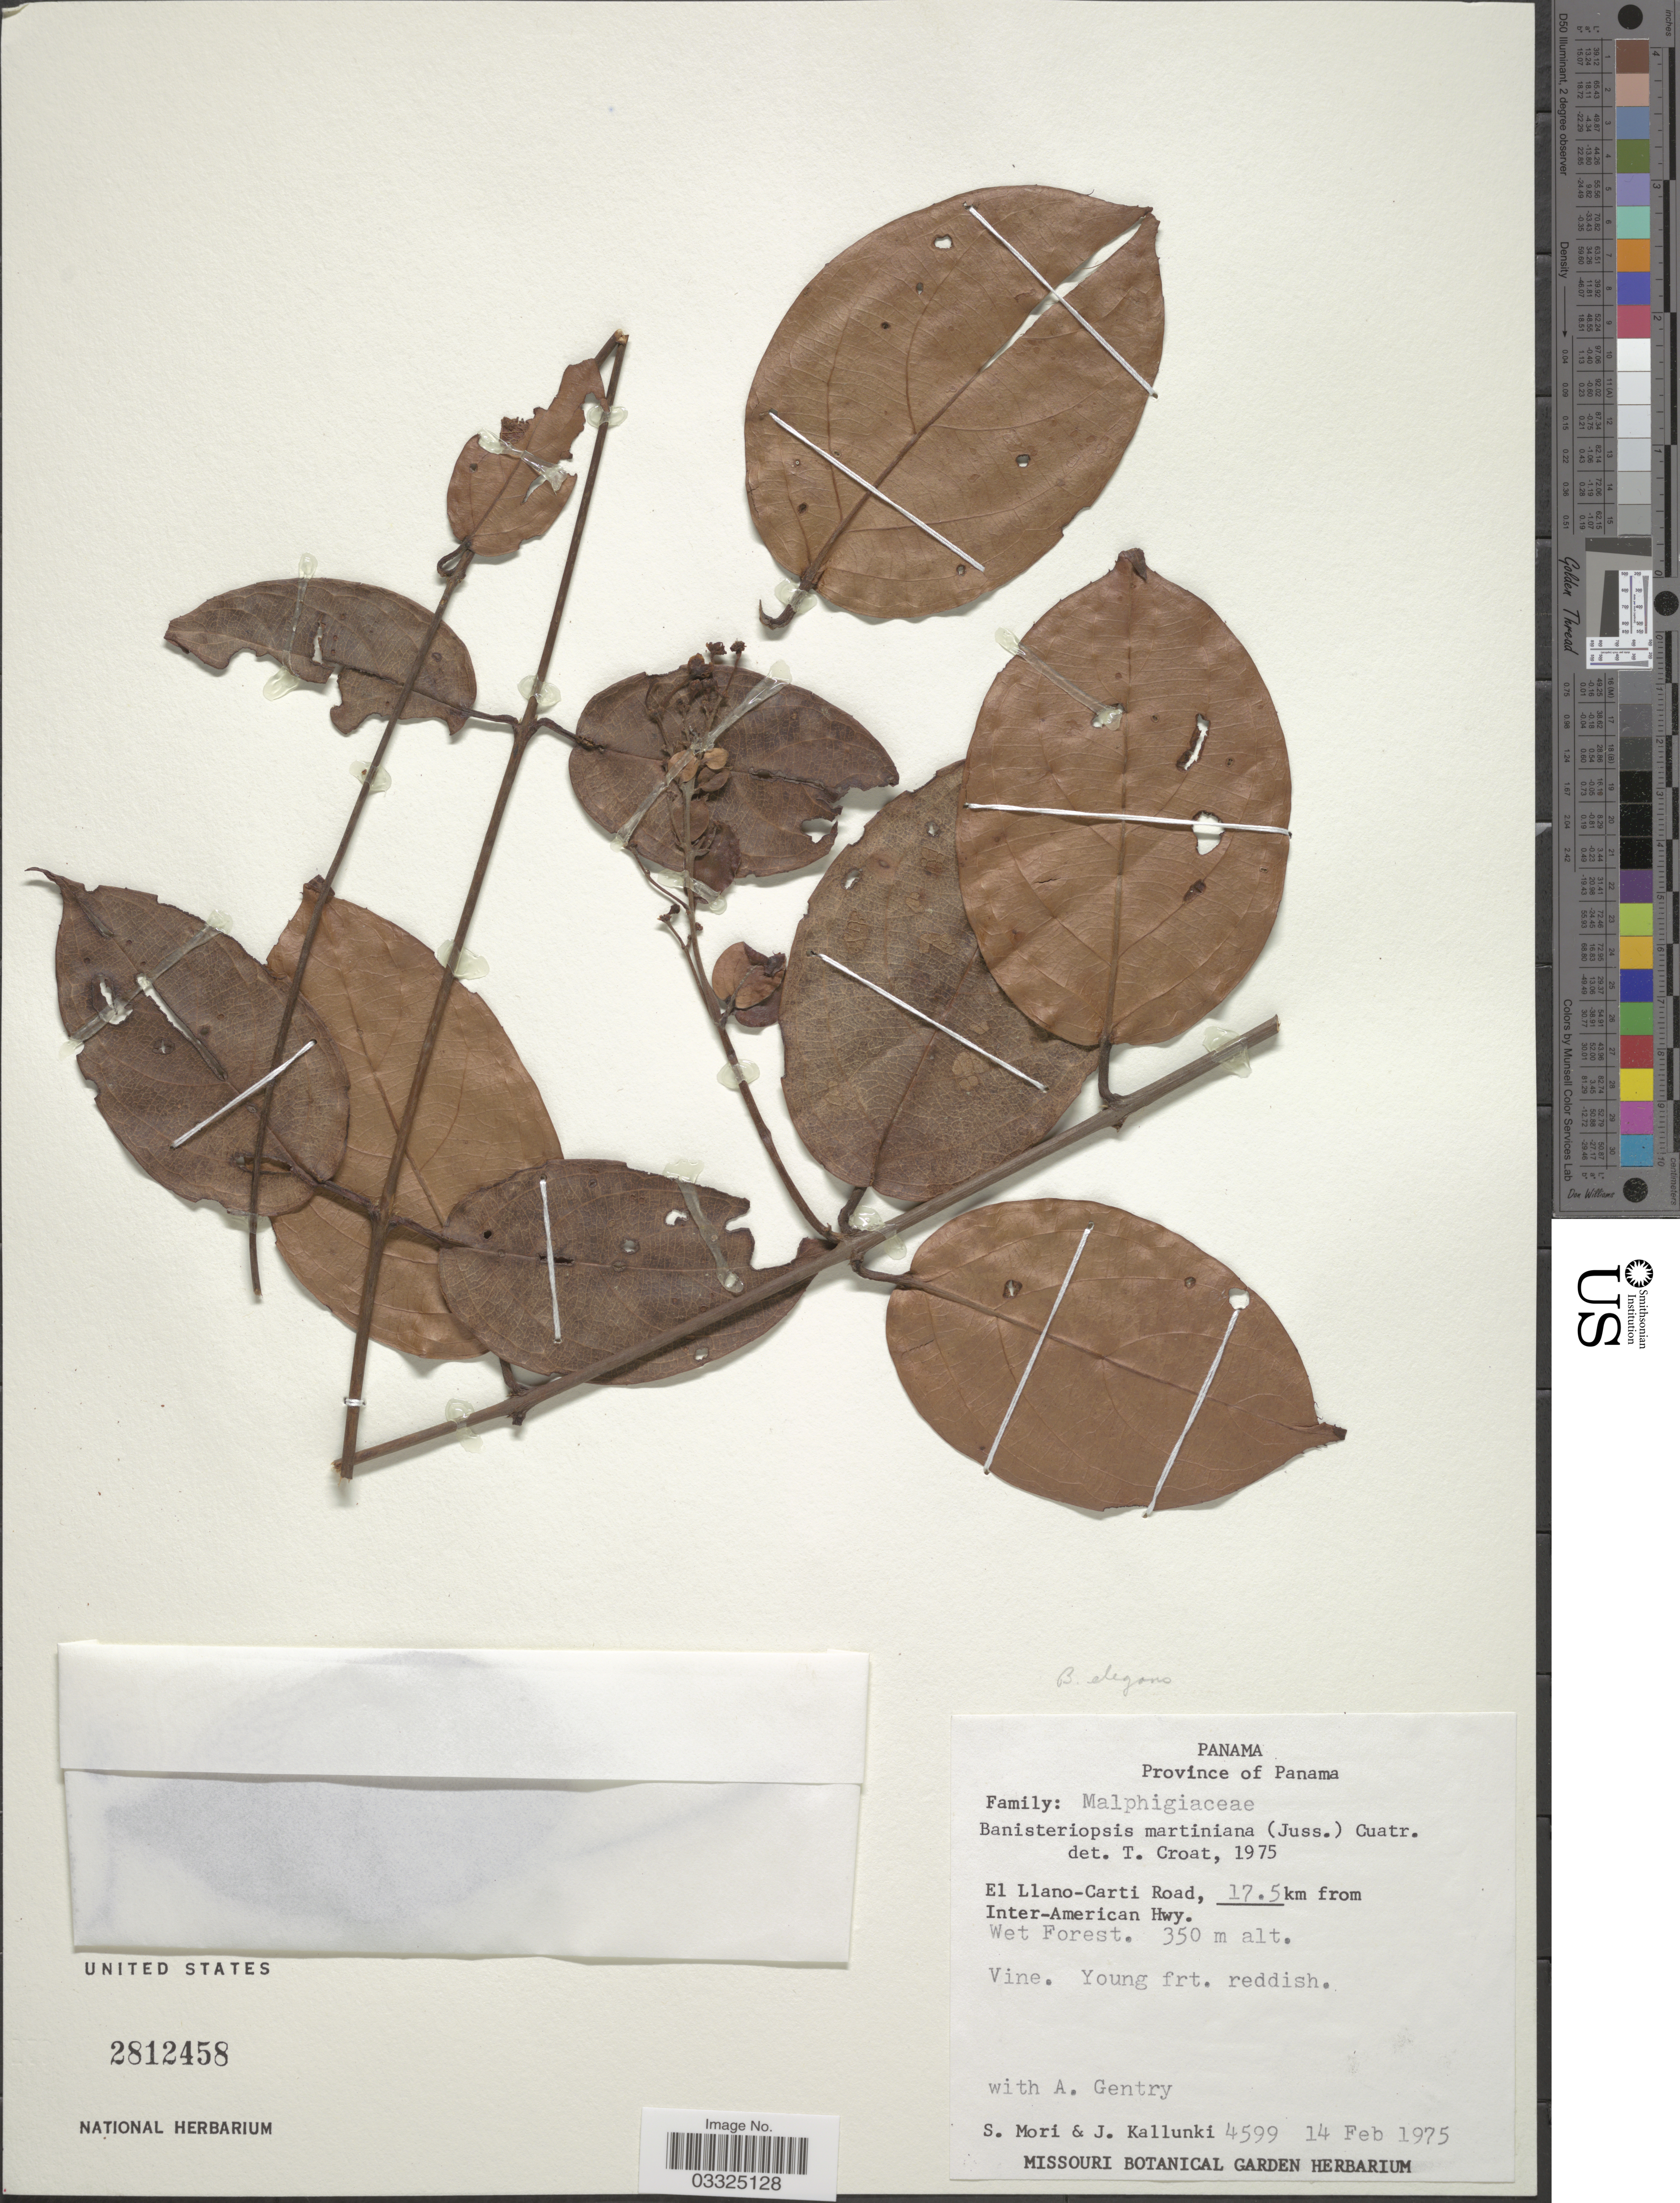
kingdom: Plantae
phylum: Tracheophyta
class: Magnoliopsida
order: Malpighiales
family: Malpighiaceae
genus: Banisteriopsis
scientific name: Banisteriopsis elegans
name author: (Triana & Planch.) Sandwith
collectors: S. Mori & J. Kallunki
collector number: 4599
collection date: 1975-02-14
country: Panama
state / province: Panamá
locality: El Llano-Carti Road, 17.5 km from Inter-American Hwy.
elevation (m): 350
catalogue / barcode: US 2812458